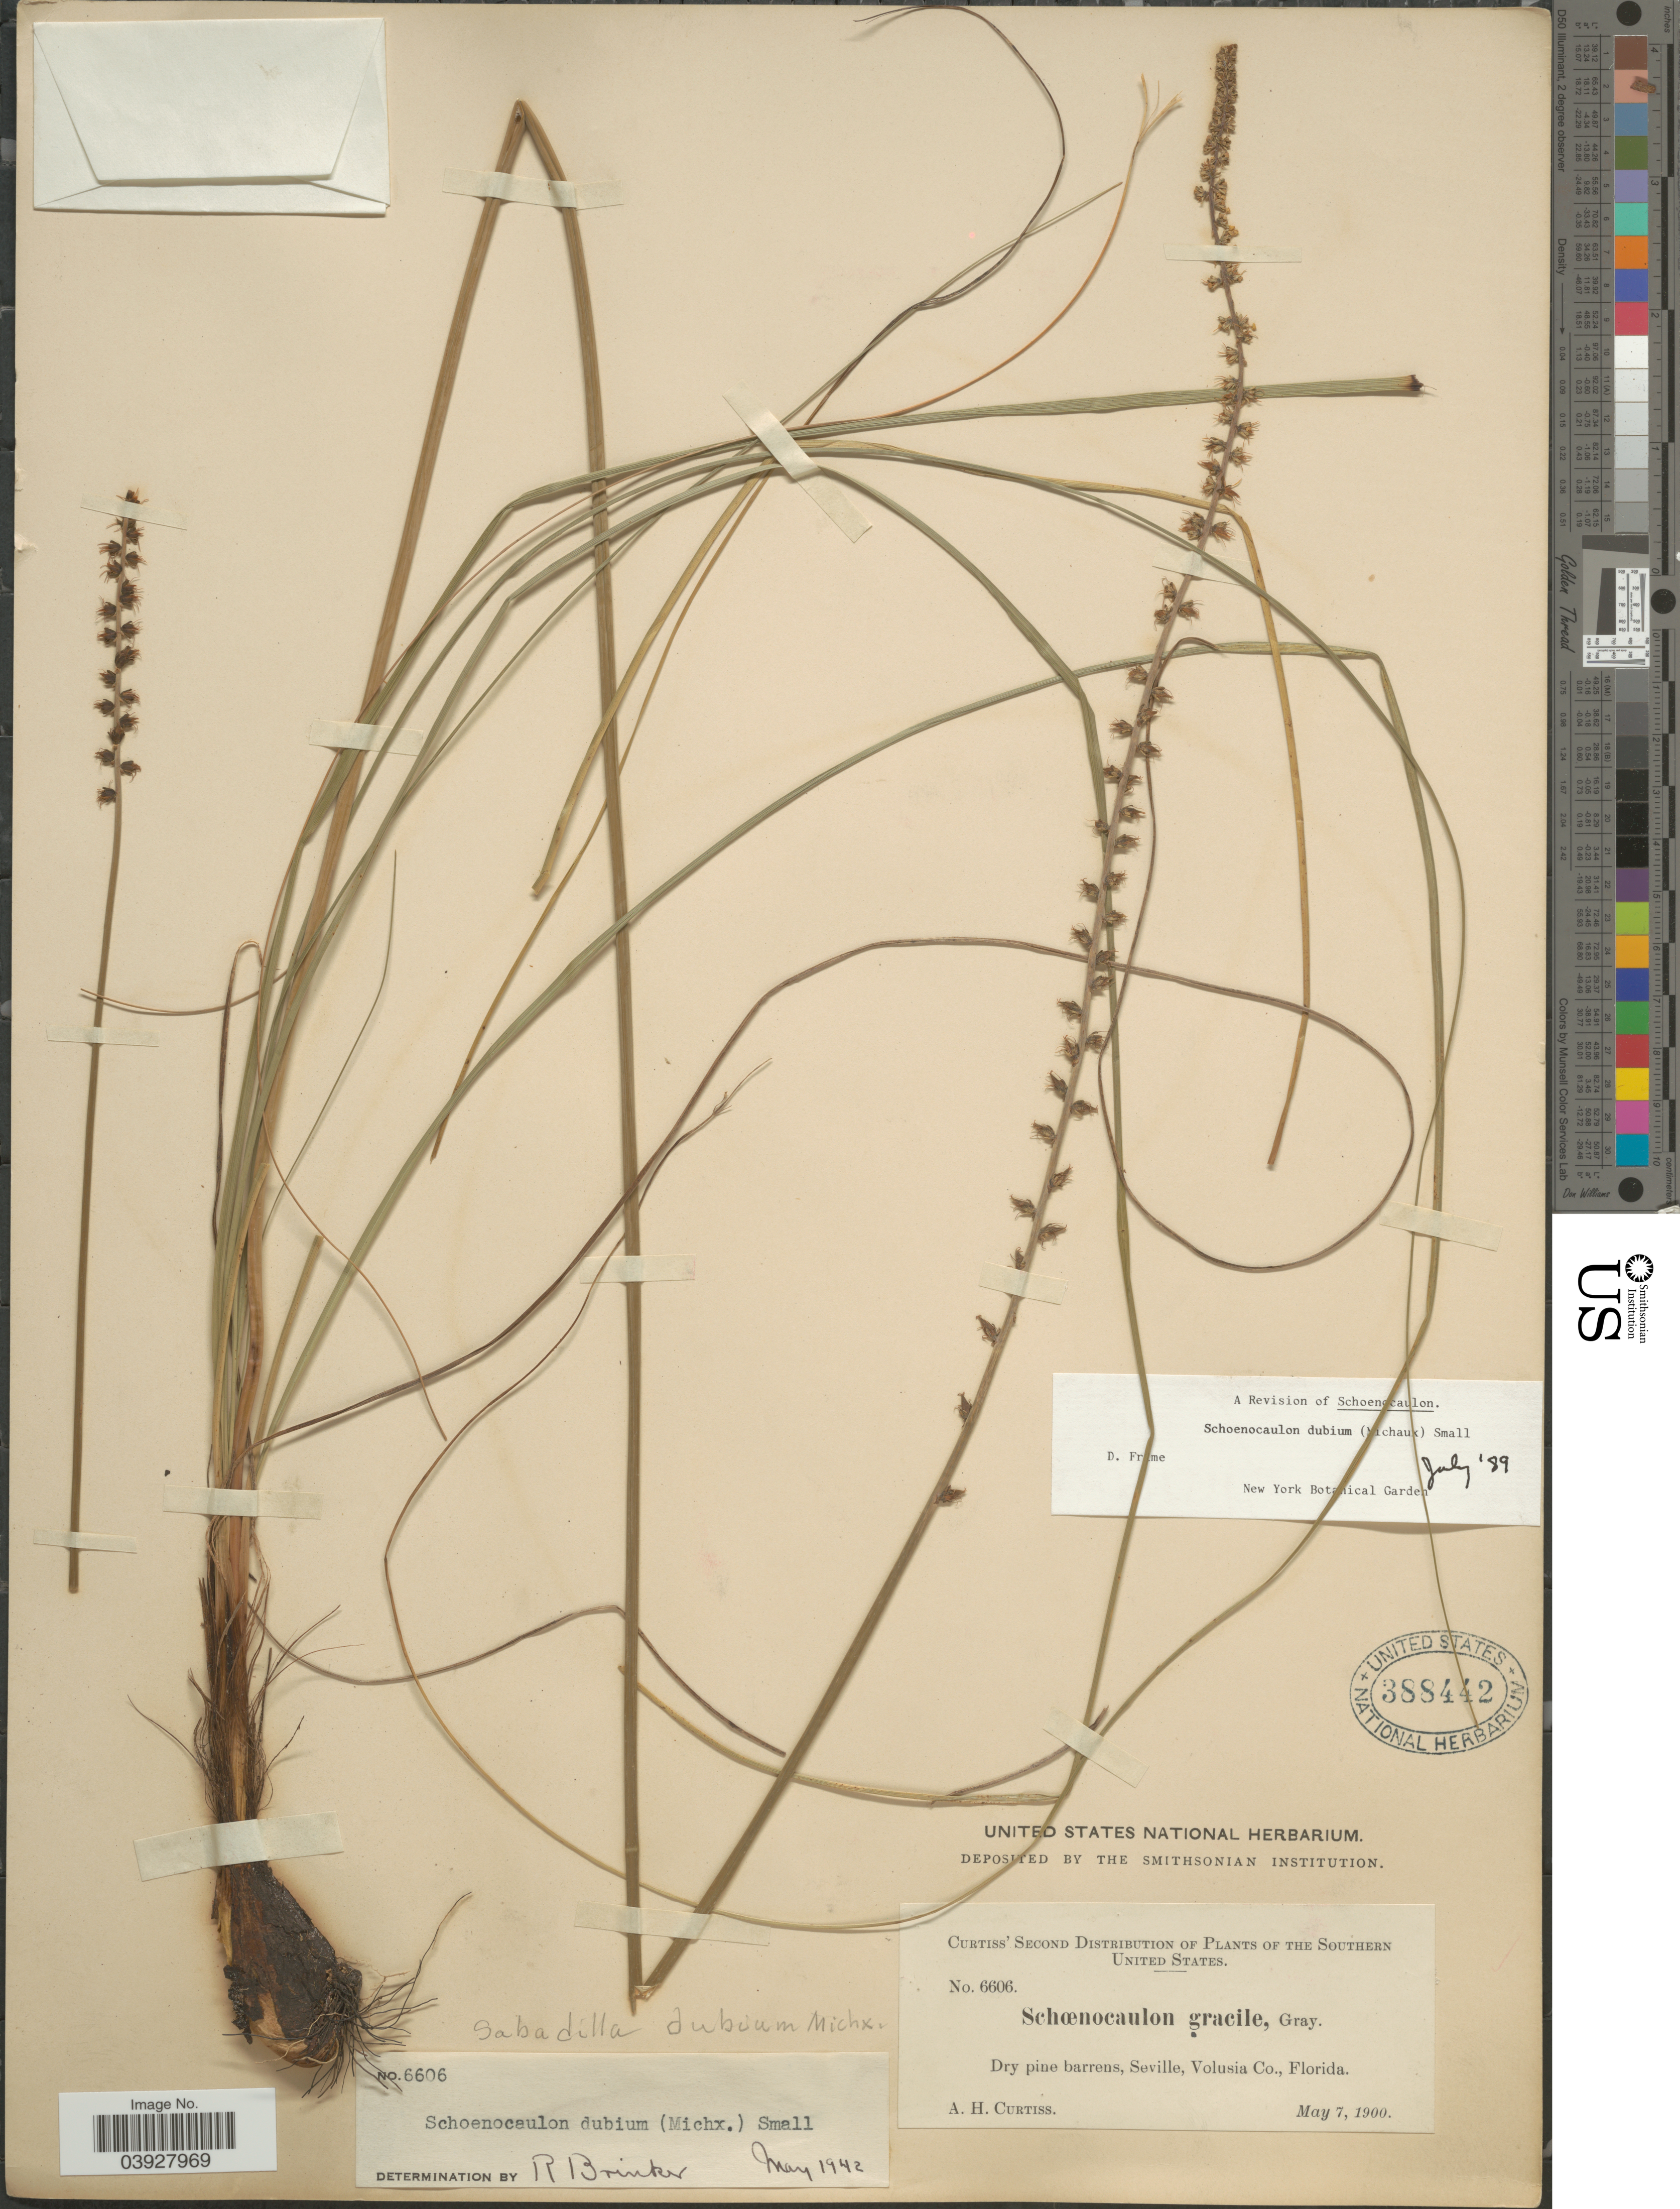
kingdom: Plantae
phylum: Tracheophyta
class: Liliopsida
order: Liliales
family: Melanthiaceae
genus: Schoenocaulon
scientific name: Schoenocaulon dubium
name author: (Michx.) Small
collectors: A. H. Curtiss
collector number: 6606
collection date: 1900-05-07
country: United States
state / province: Florida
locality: The Southern United States. Seville, Volusia Co.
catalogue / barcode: US 388442